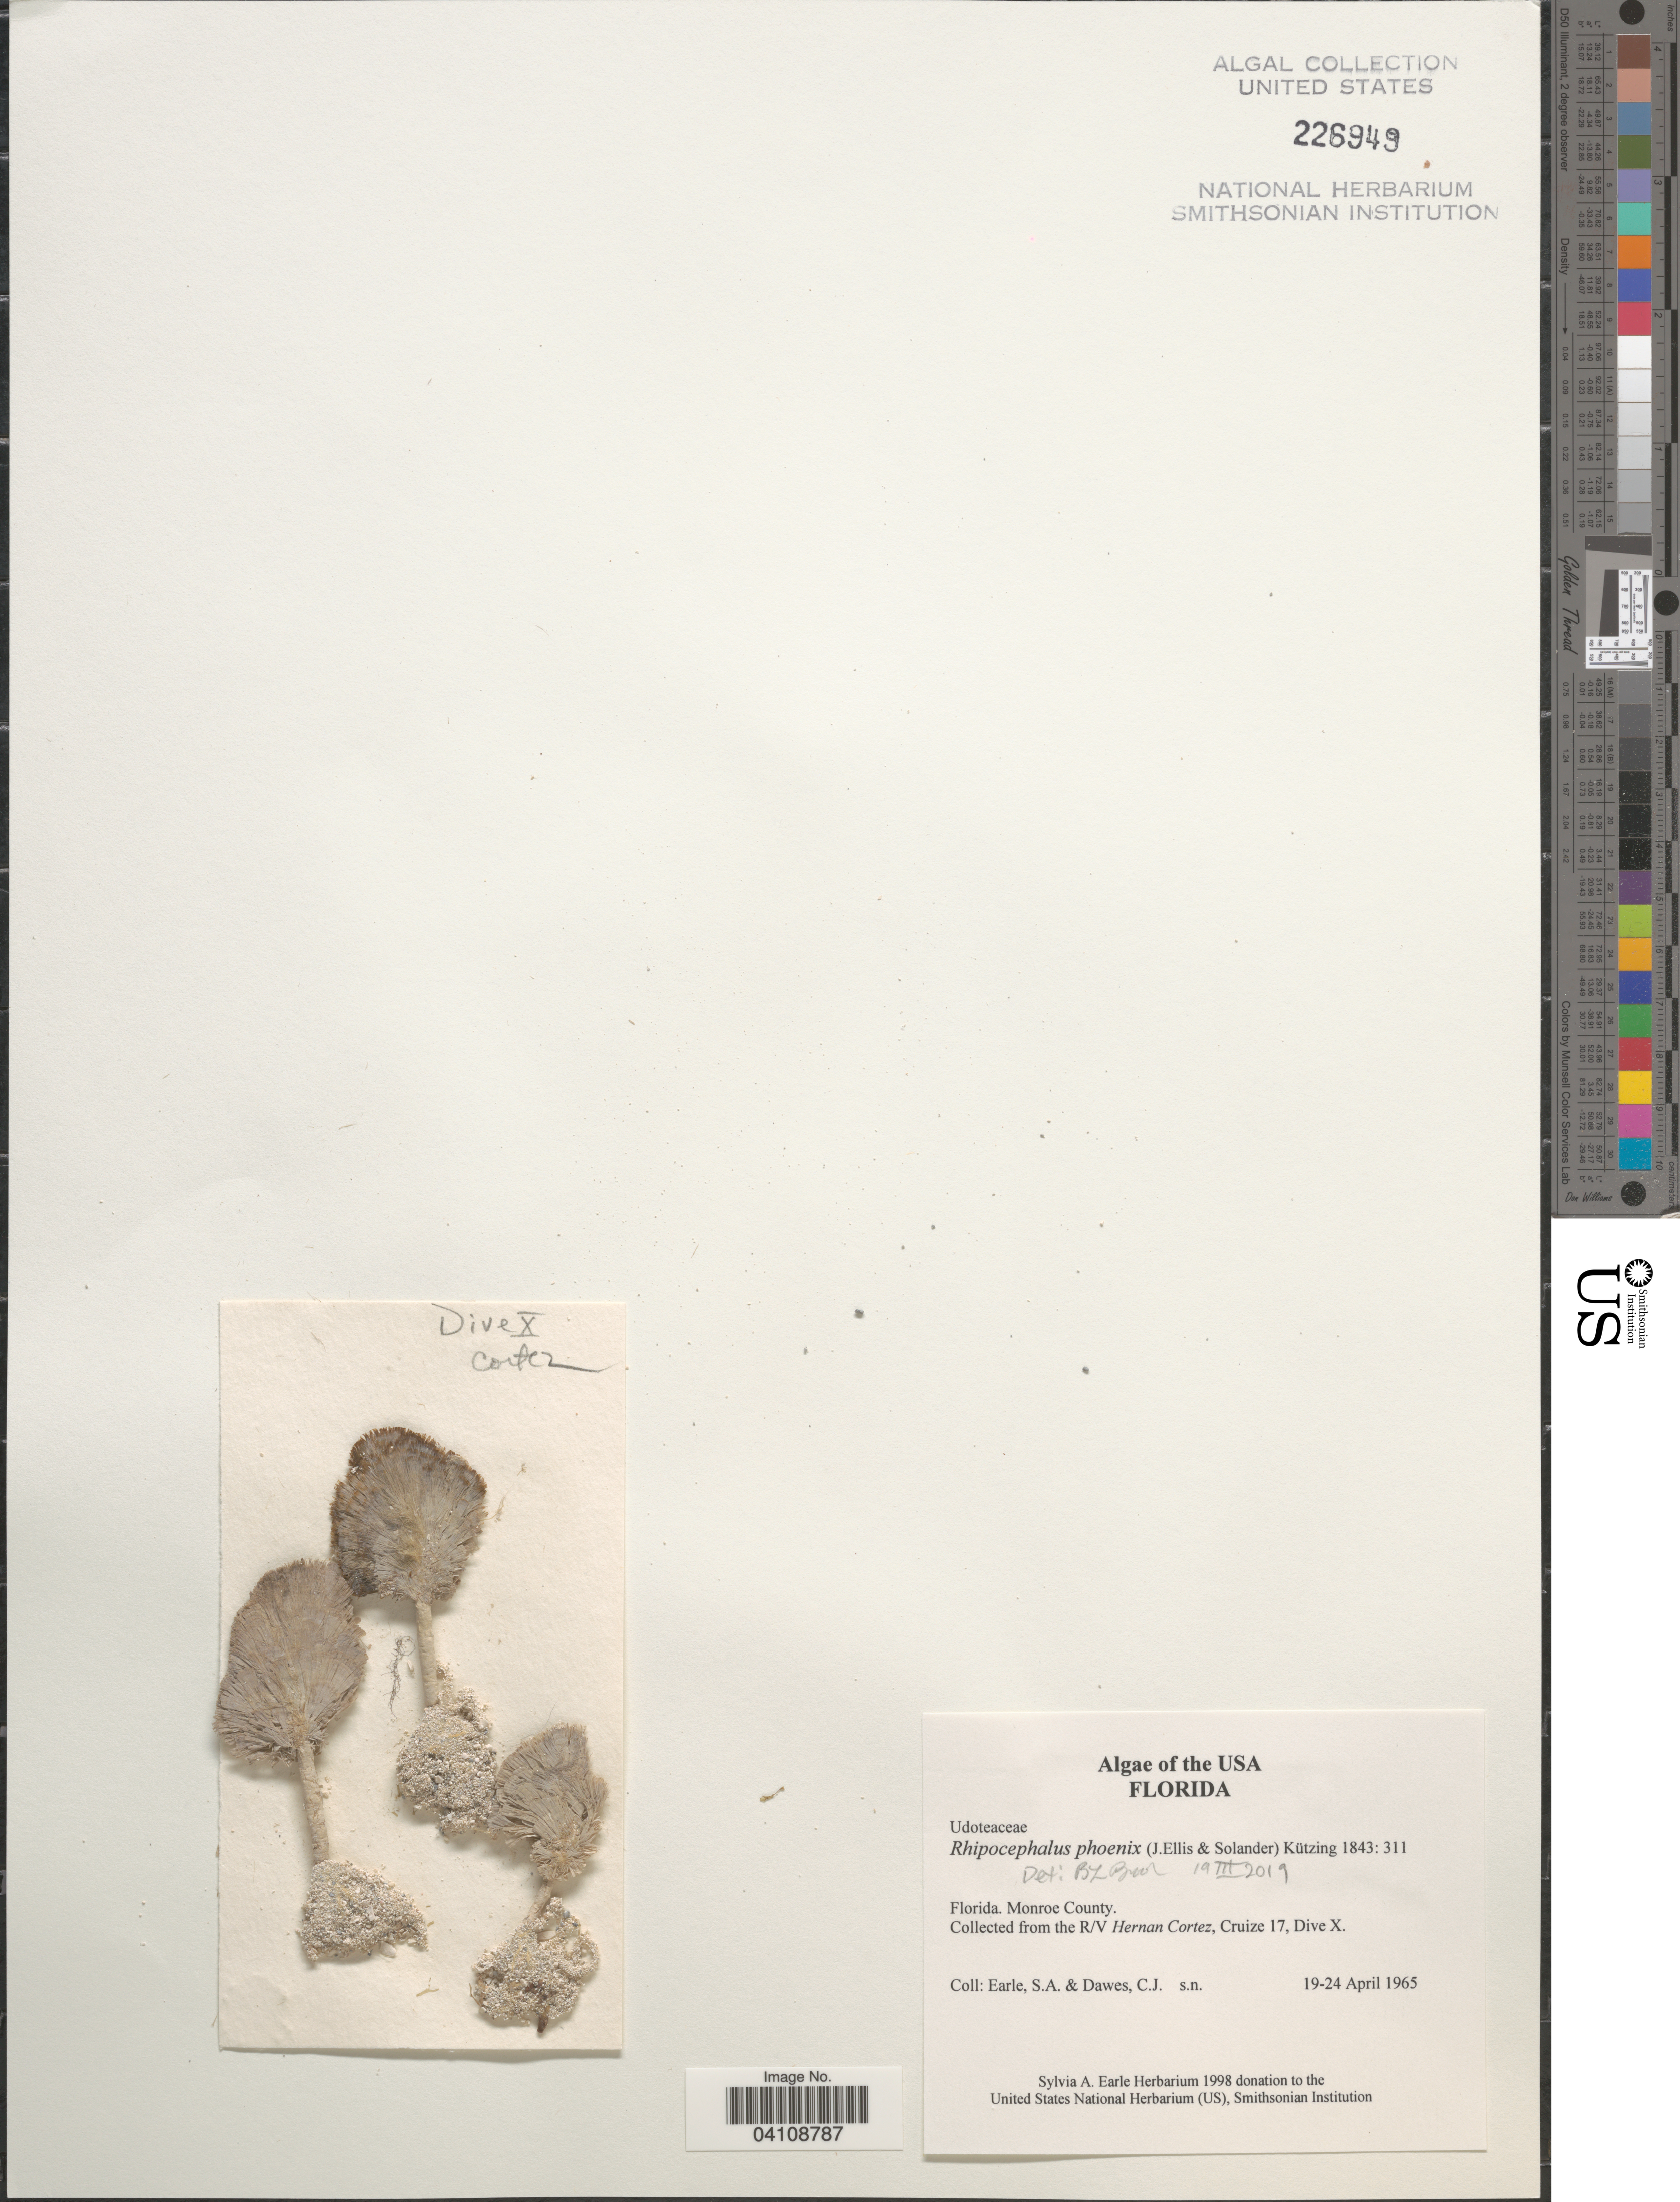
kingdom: Plantae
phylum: Chlorophyta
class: Ulvophyceae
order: Bryopsidales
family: Udoteaceae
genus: Rhipocephalus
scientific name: Rhipocephalus phoenix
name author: (J. Ellis & Sol.) Kütz.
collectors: S. A. Earle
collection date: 1965-04-19/1965-04-24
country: United States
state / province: Florida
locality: Monroe County. The R/V Hernan Cortez, Cruize 17, Dive X.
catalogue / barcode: US 226949